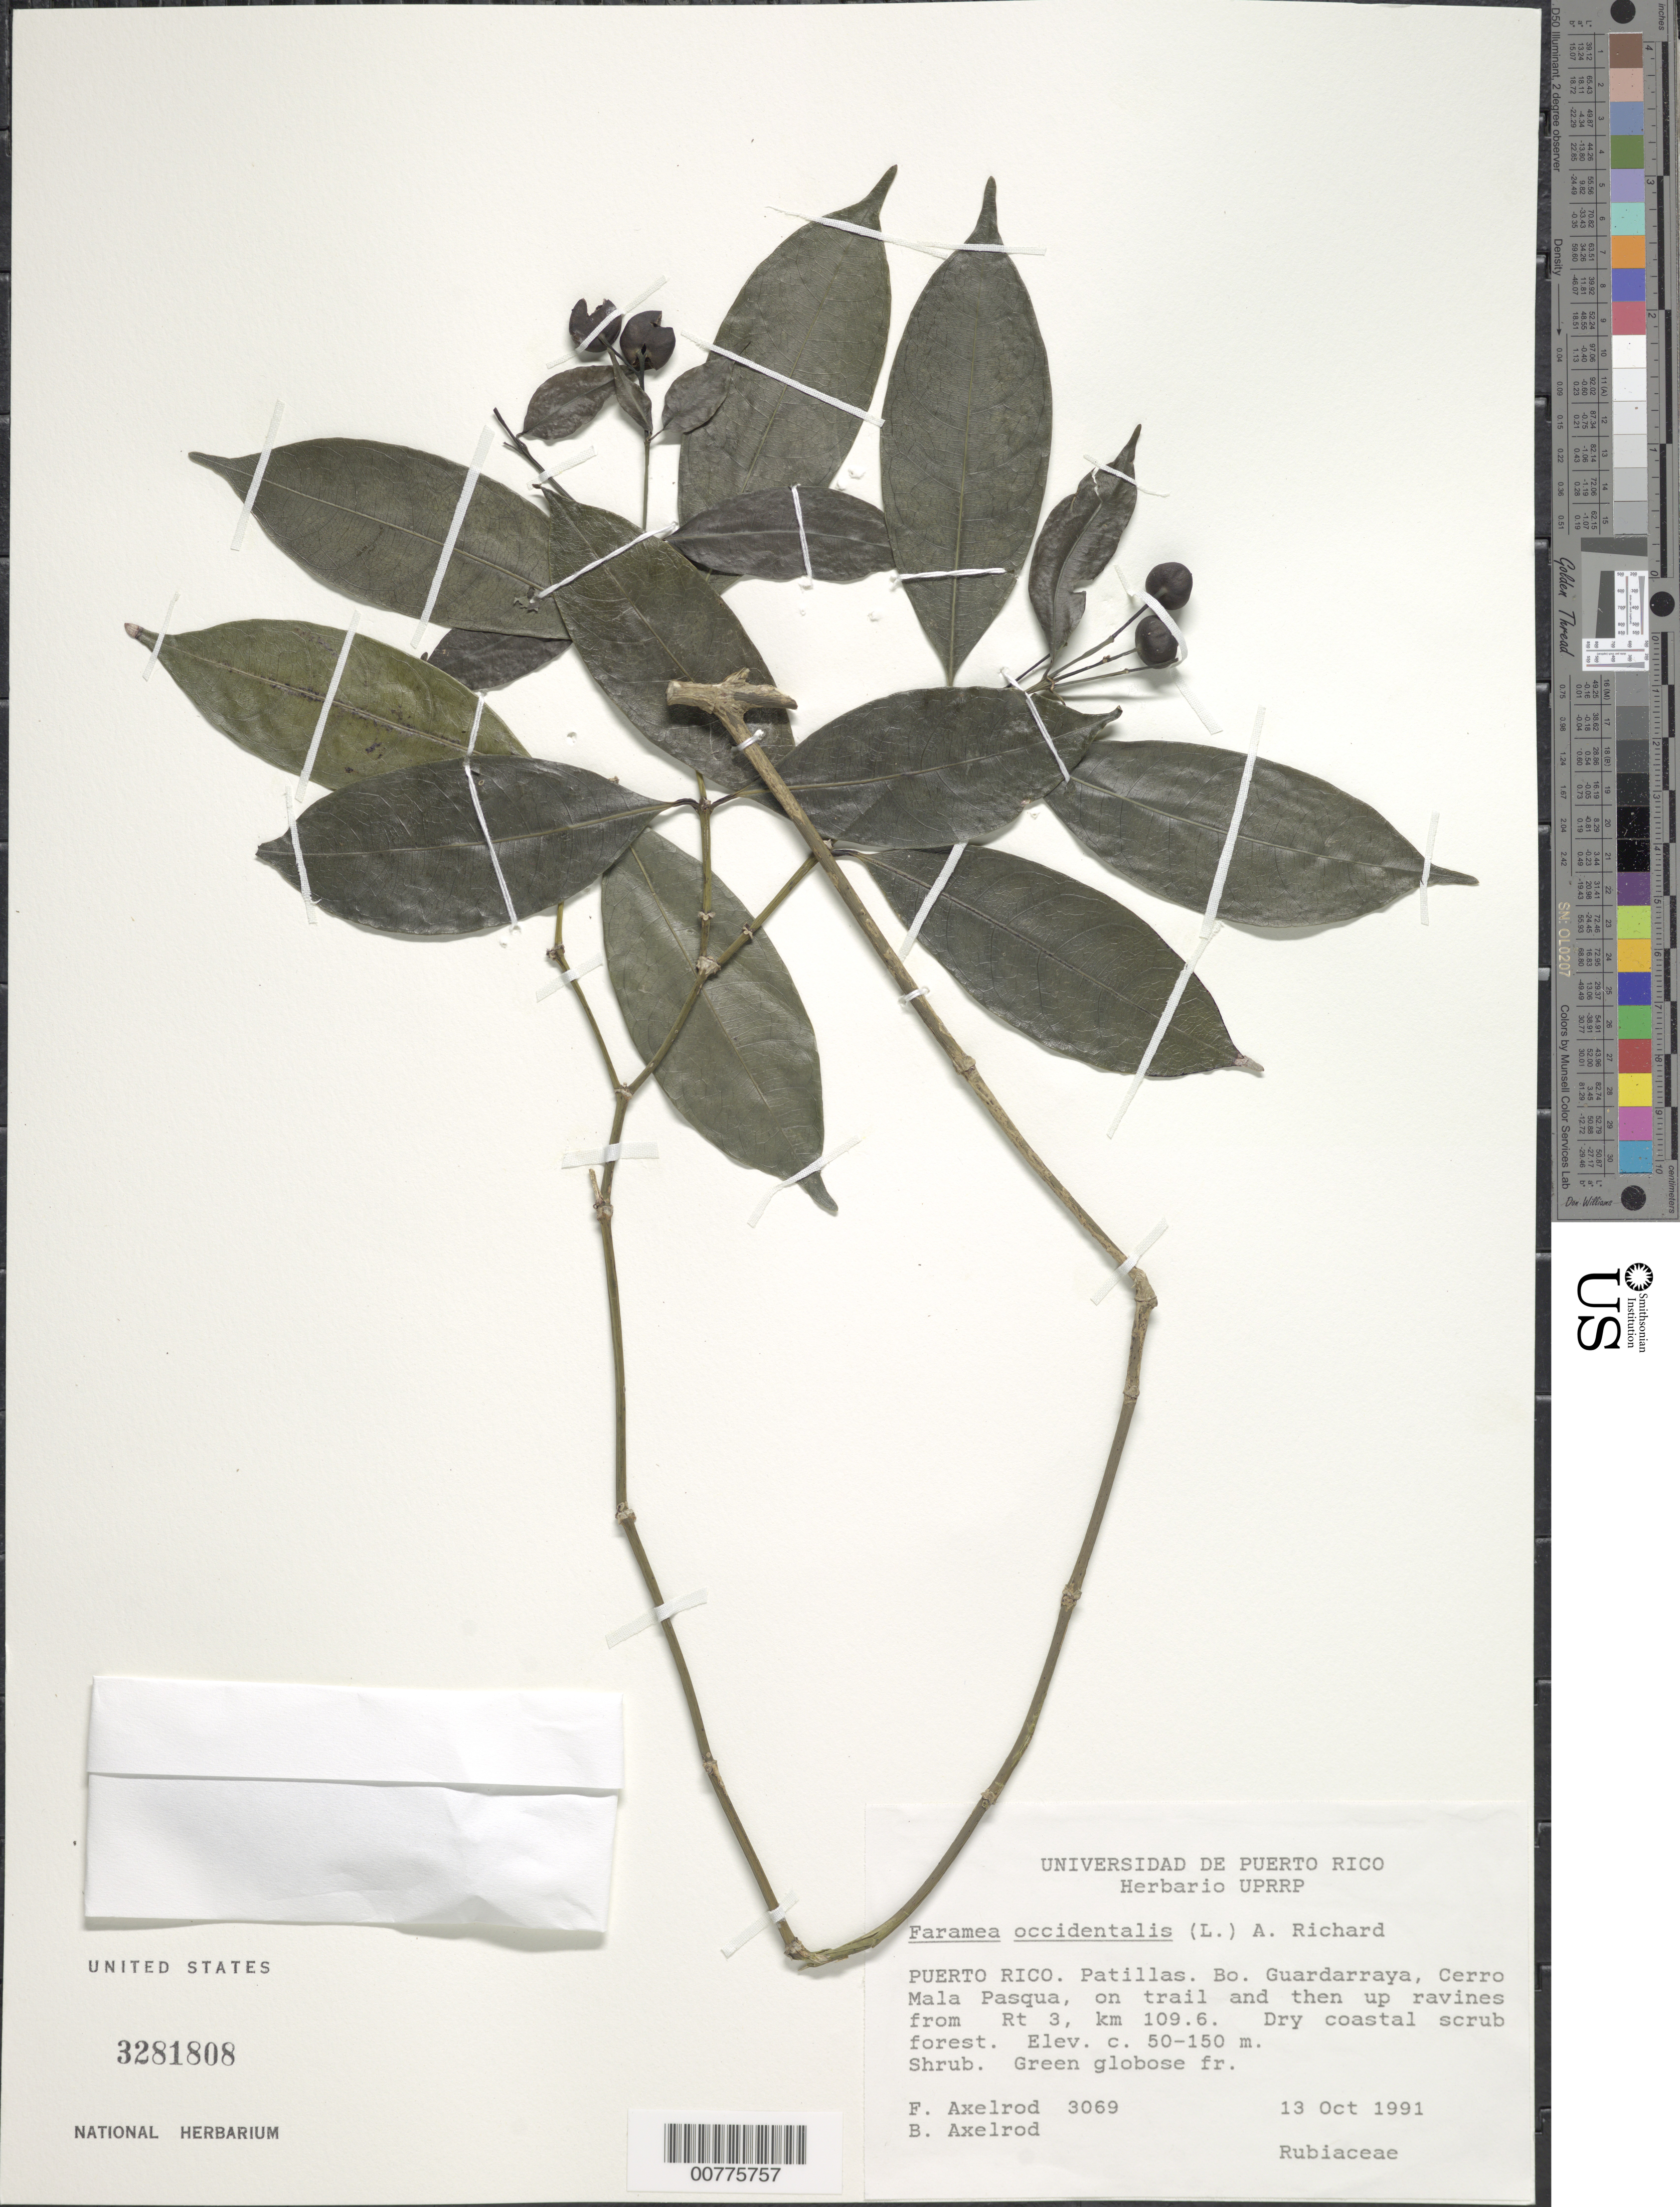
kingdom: Plantae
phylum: Tracheophyta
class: Magnoliopsida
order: Gentianales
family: Rubiaceae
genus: Faramea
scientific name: Faramea occidentalis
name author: (L.) A. Rich.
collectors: F. S. Axelrod & B. Axelrod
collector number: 3069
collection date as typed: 13 Oct 1991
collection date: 1991-10-13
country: Puerto Rico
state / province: Patillas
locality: Patillas, Bo. Guardarraya, Cerro Mala Paqua, on trail and then up ravines from Rt. 3, Km. 109.6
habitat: Dry coastal scrub forest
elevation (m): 50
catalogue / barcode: US 3281808